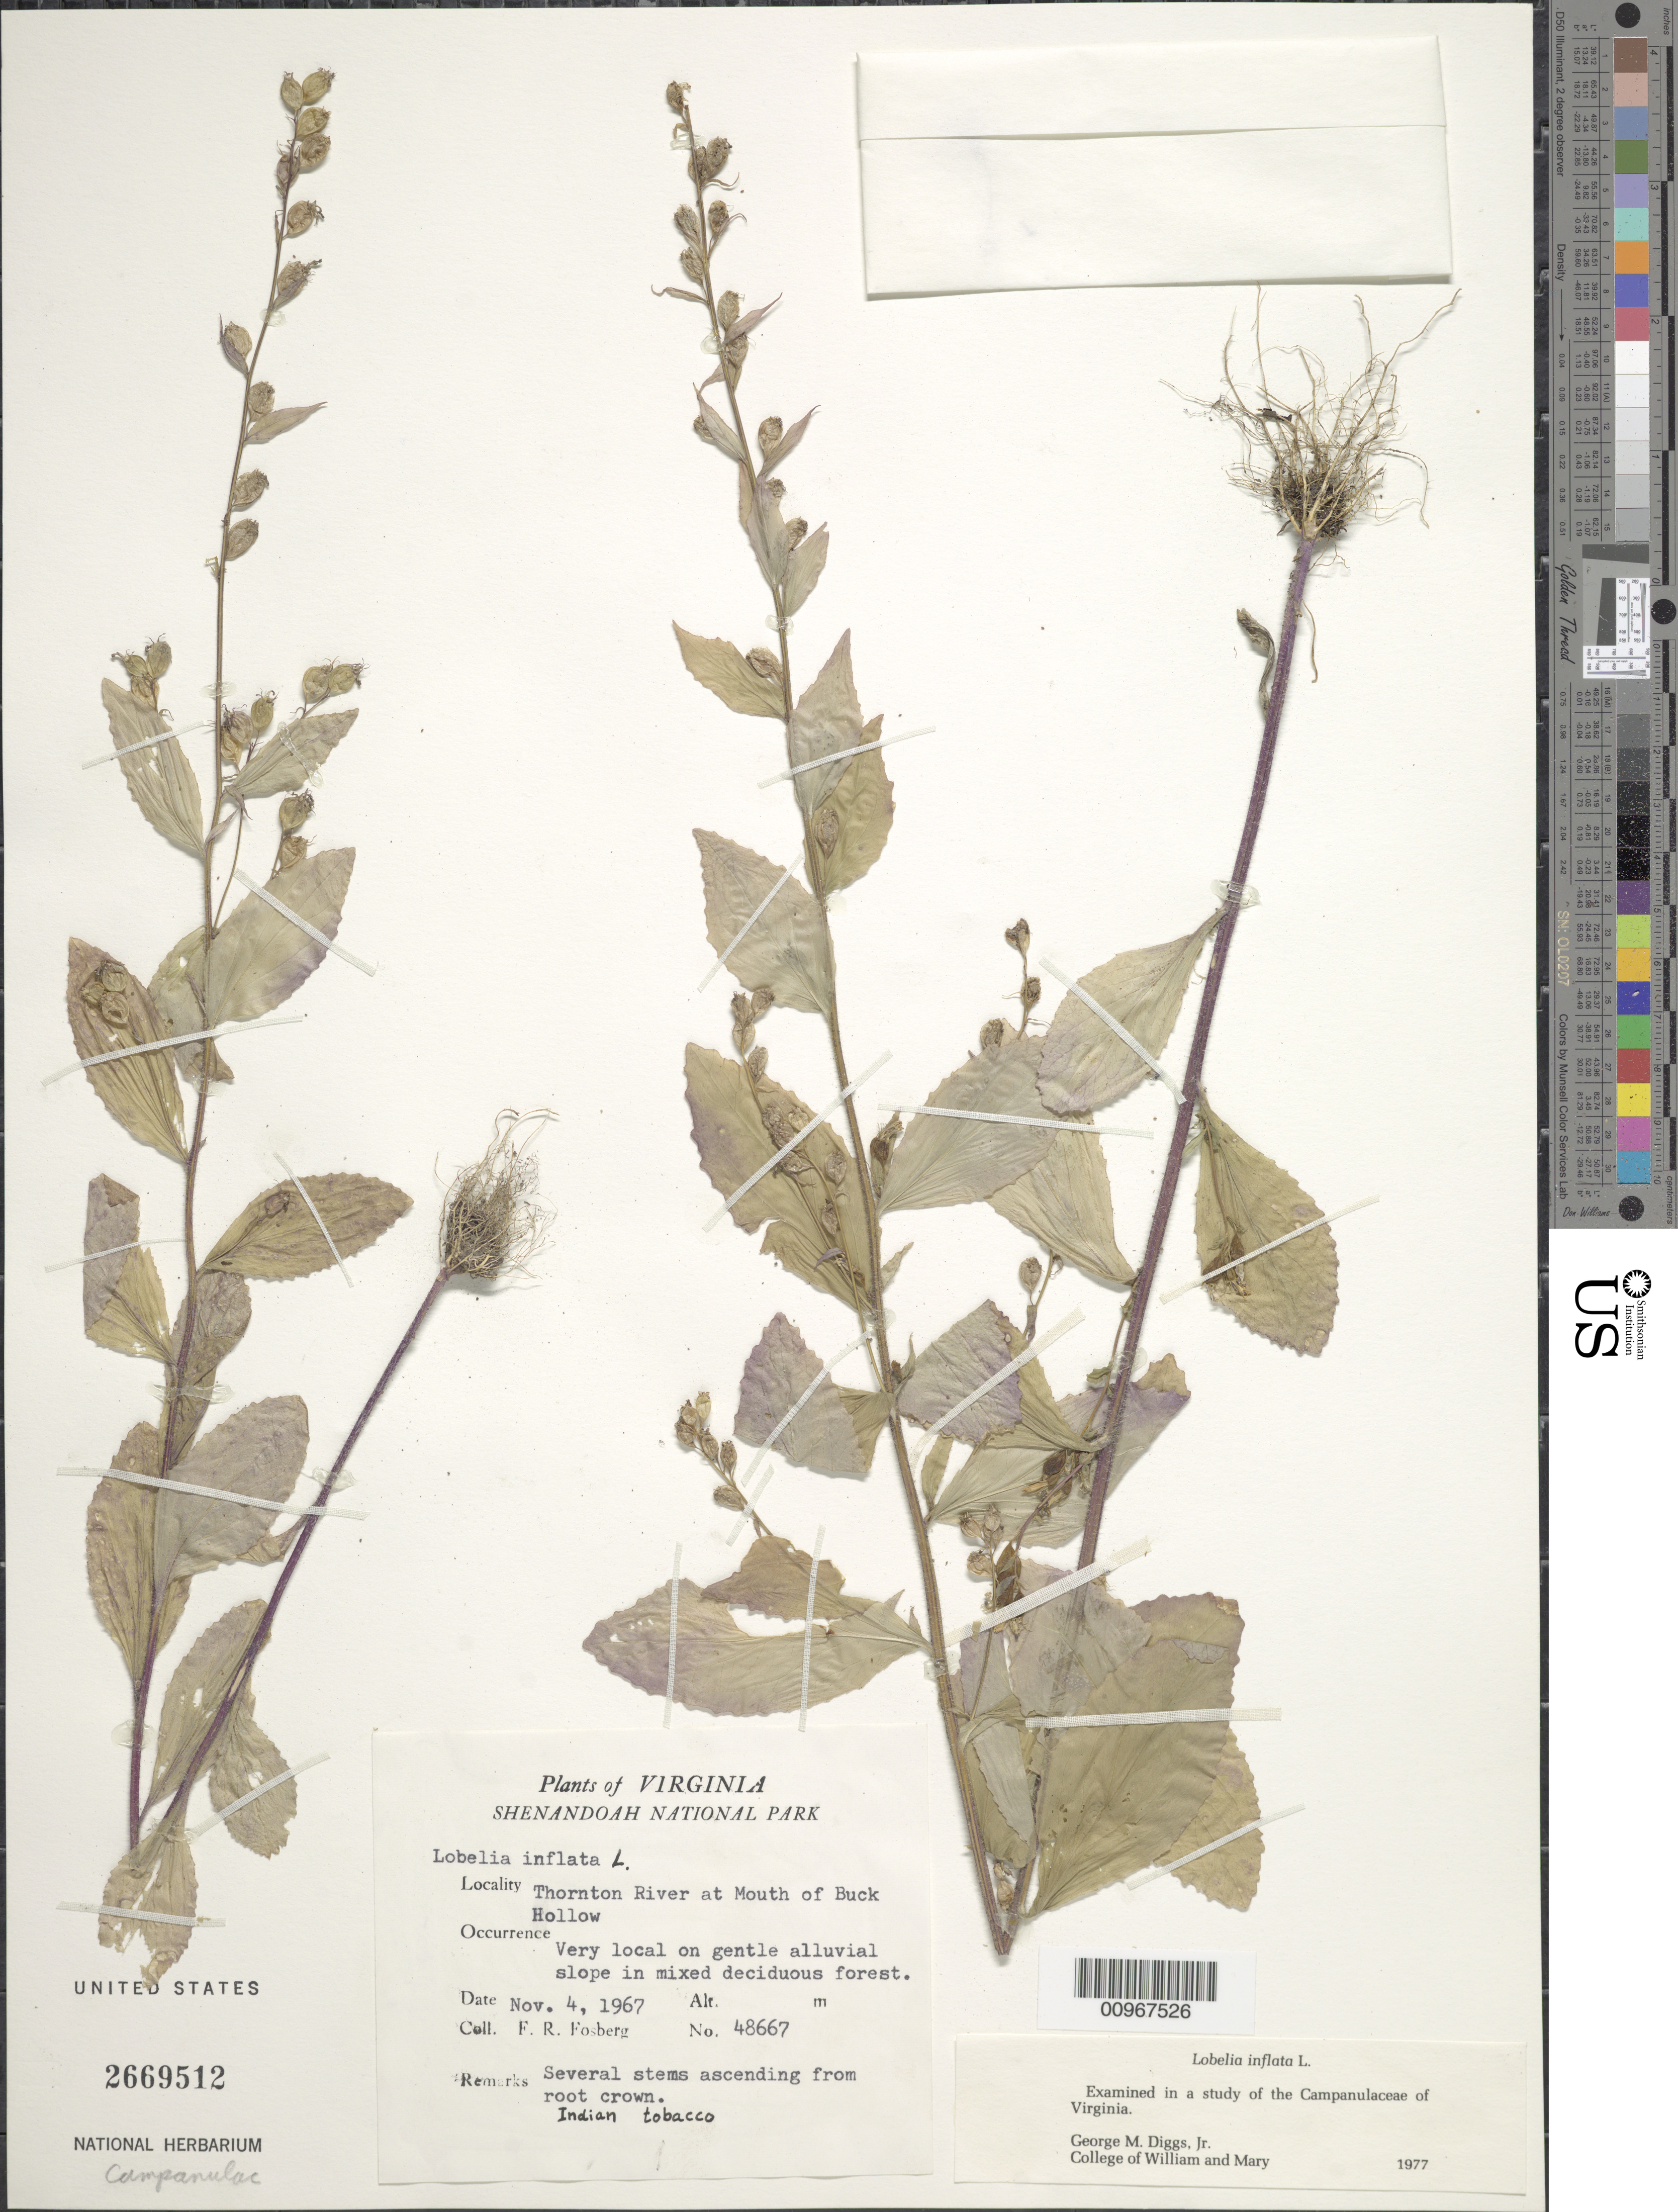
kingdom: Plantae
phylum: Tracheophyta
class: Magnoliopsida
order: Asterales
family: Campanulaceae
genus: Lobelia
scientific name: Lobelia inflata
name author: L.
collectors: F. R. Fosberg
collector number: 48667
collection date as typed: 04 Nov 1967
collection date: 1967-11-04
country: United States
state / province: Virginia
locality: Shenandoah National Park, Thornton River at mouth of Buck Hollow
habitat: very local on gentle alluvial slope in mixed deciduous forest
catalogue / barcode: US 2669512